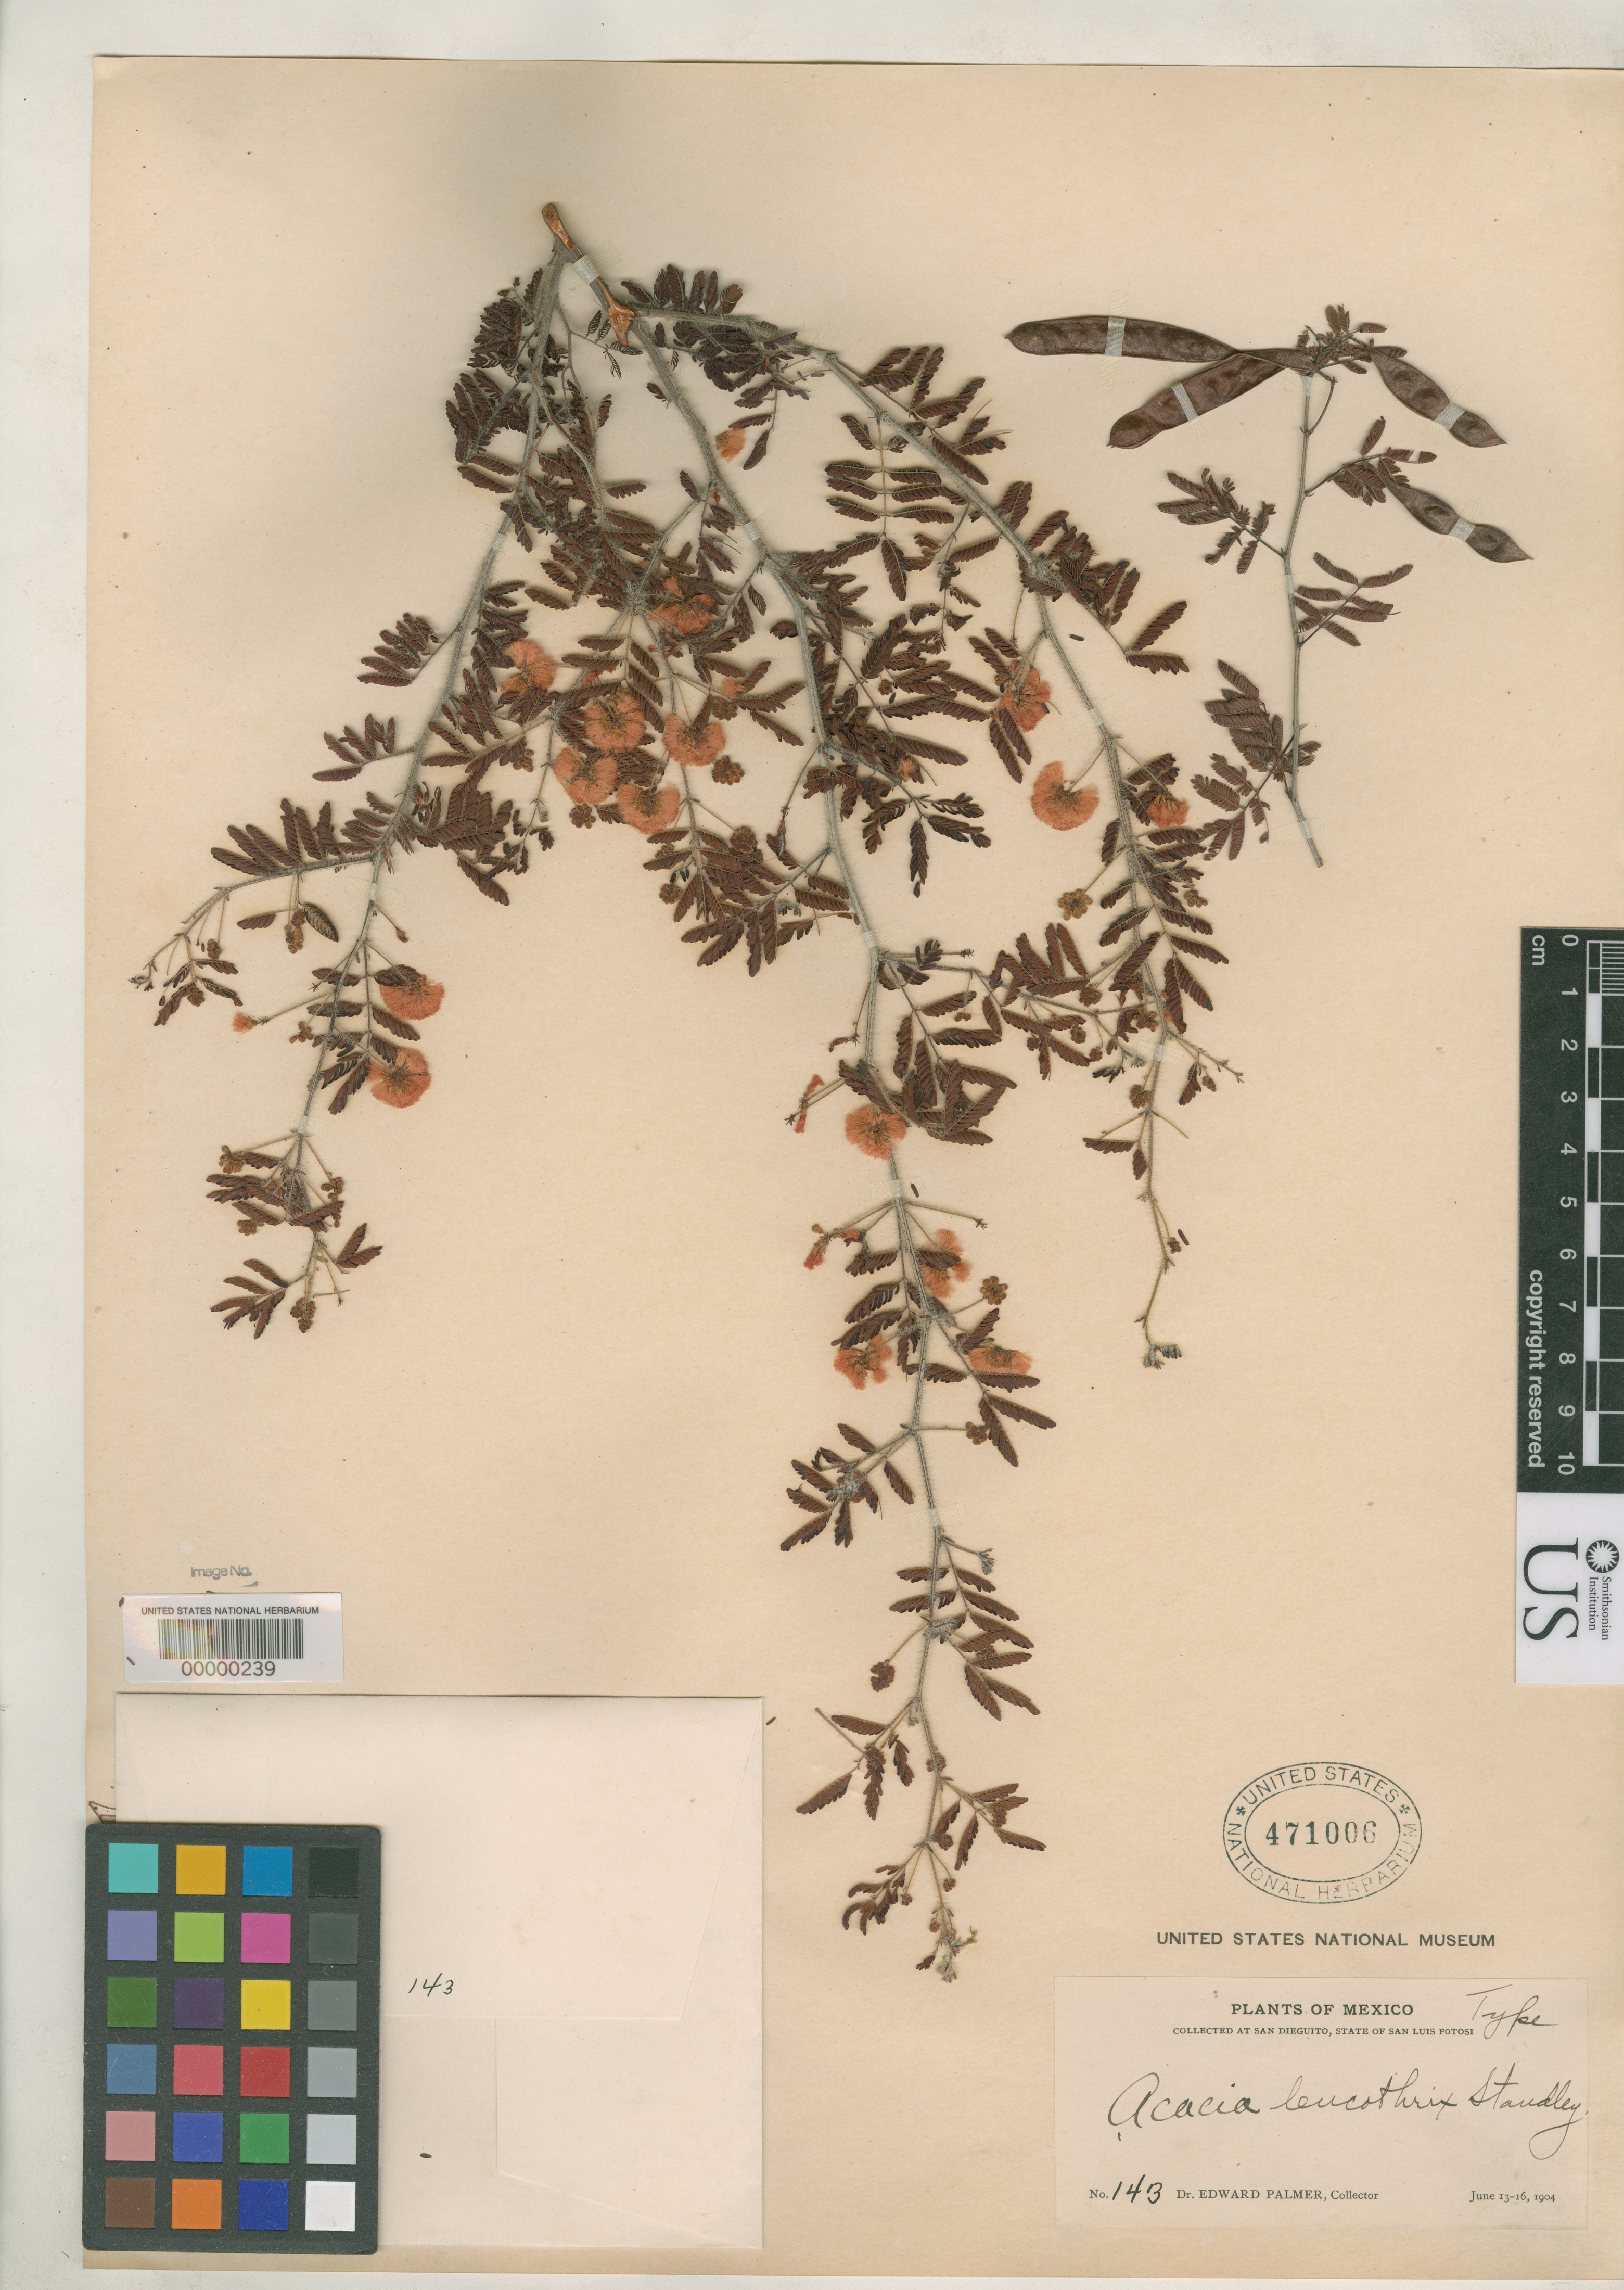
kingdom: Plantae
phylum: Tracheophyta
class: Magnoliopsida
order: Fabales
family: Fabaceae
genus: Acacia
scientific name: Acacia leucothrix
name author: Standl.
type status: Holotype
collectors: E. Palmer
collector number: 143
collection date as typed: Jun 1904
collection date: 1904-06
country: Mexico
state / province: San Luis Potosi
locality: San Dieguito.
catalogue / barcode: US 471006